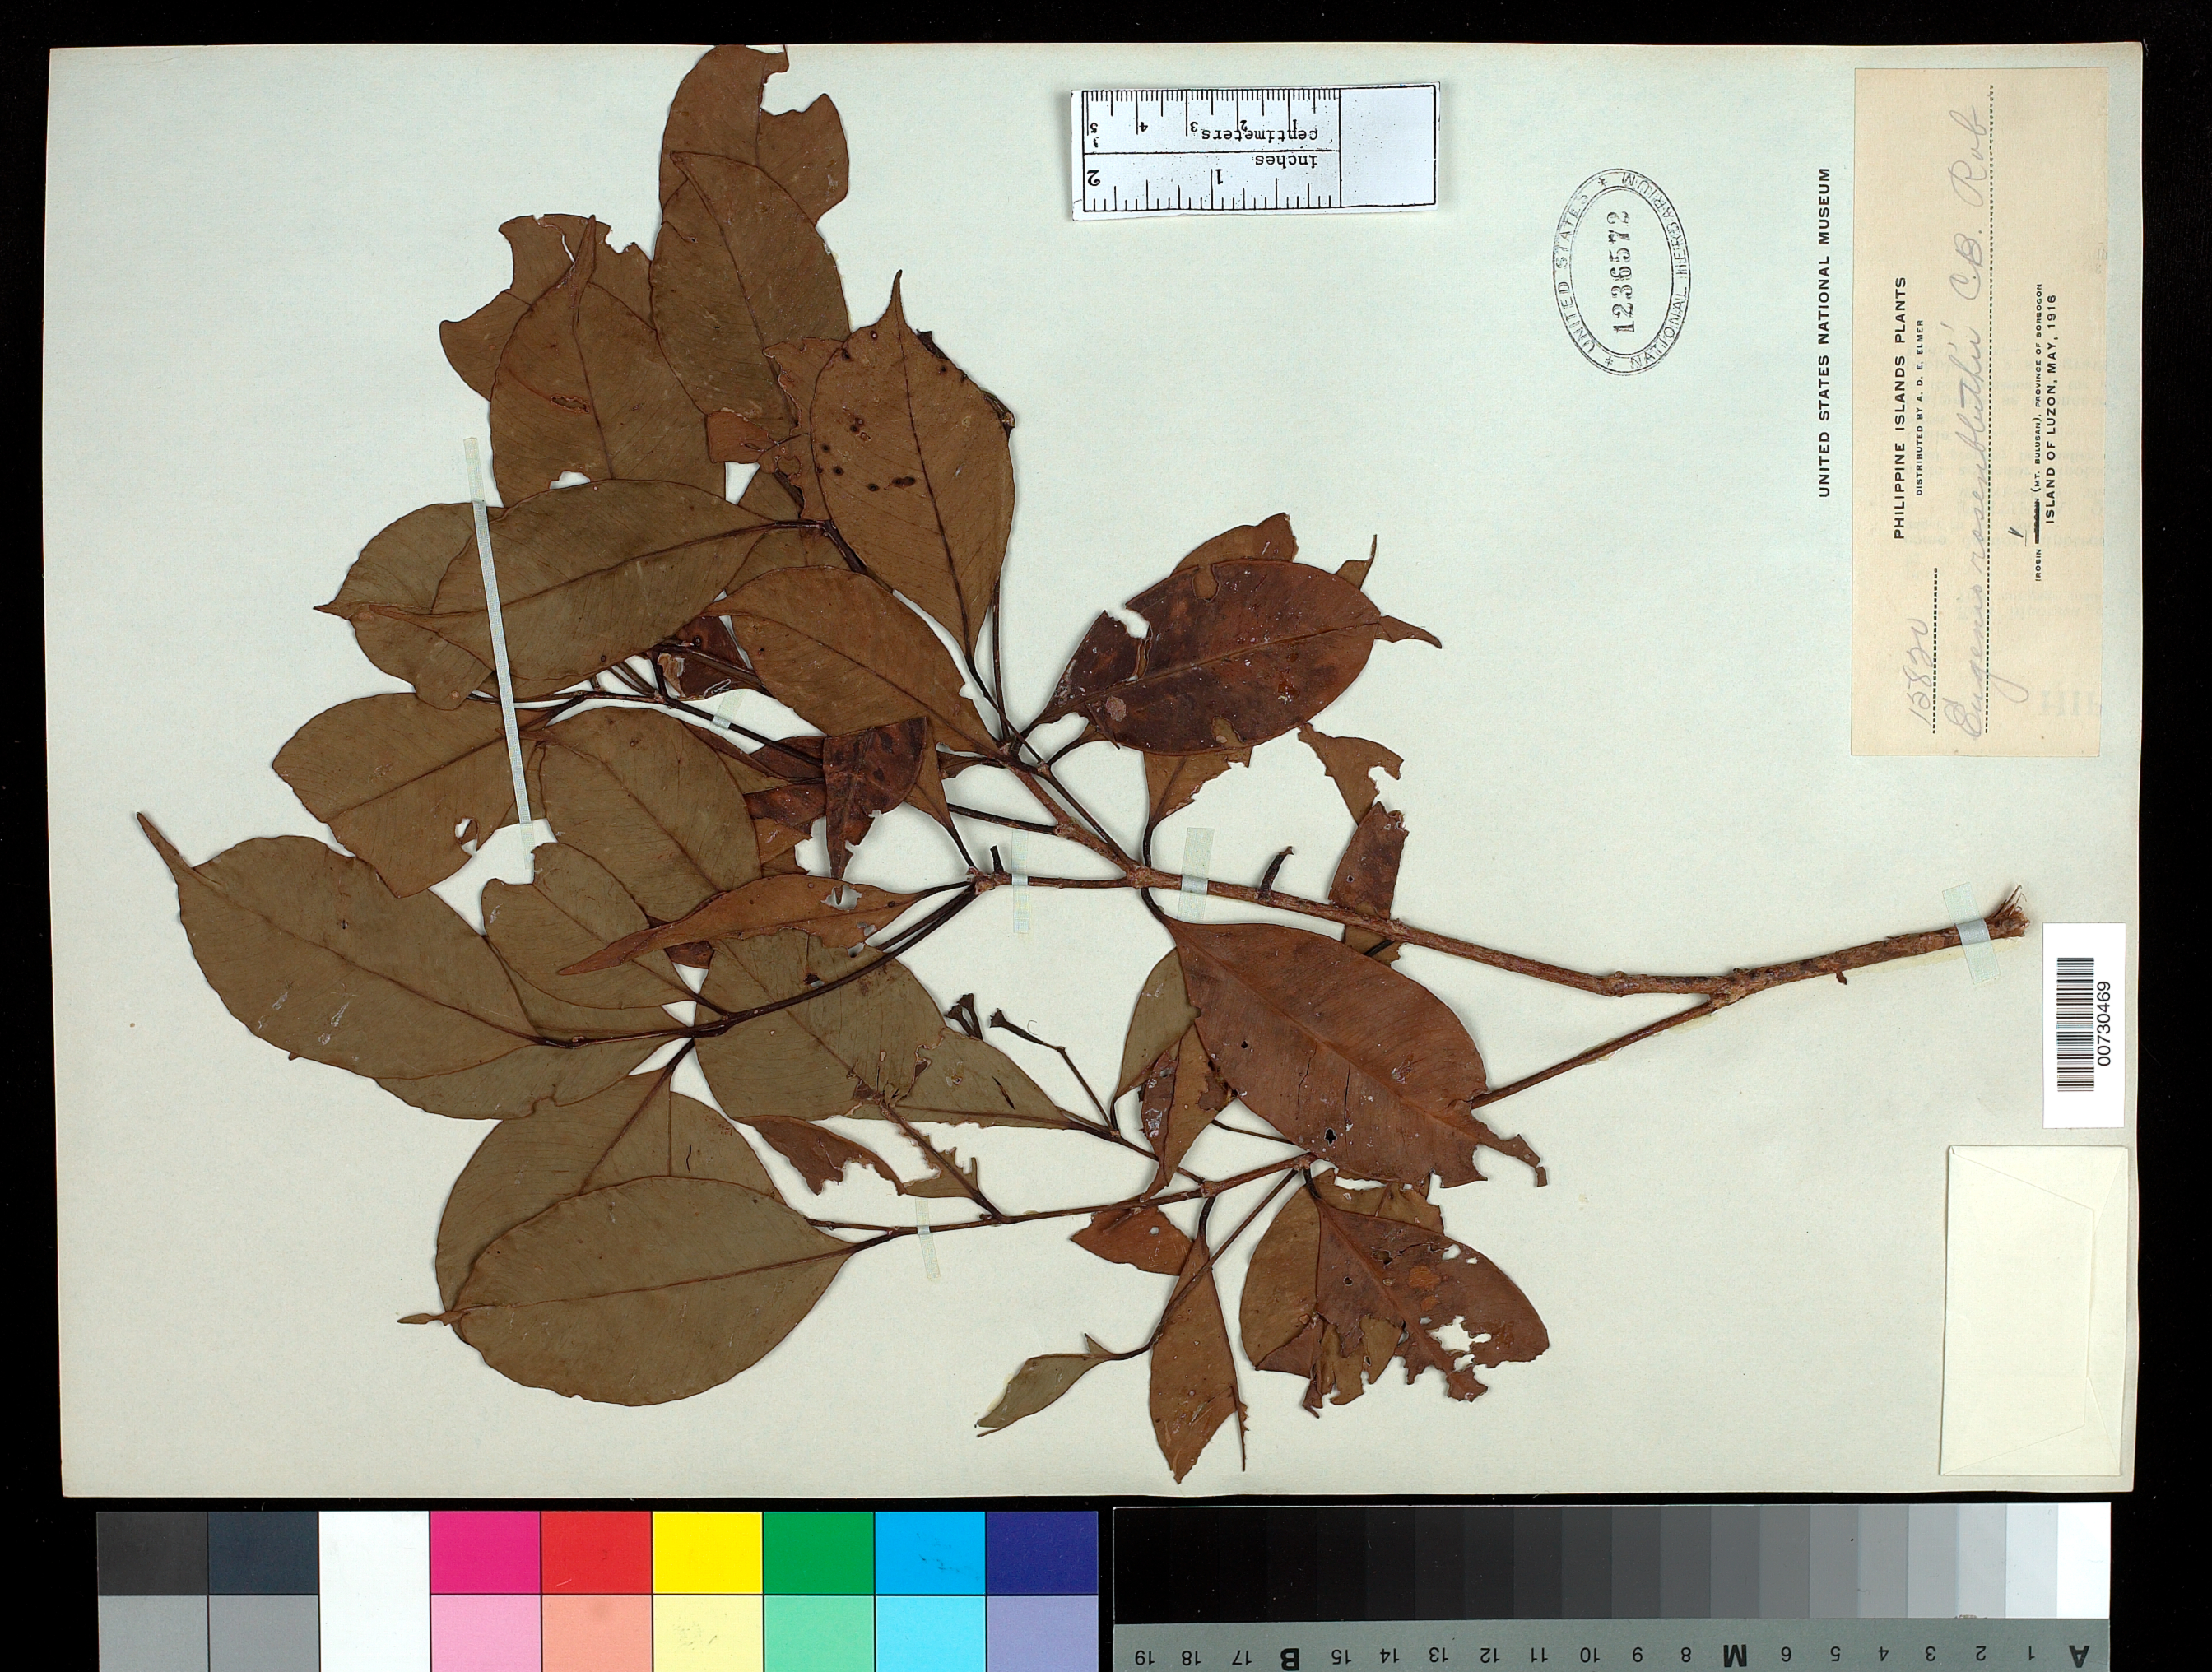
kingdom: Plantae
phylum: Tracheophyta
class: Magnoliopsida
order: Myrtales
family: Myrtaceae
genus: Syzygium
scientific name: Syzygium rosenbluthii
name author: (C.B. Rob.) Merr.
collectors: A. D. E. Elmer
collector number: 15820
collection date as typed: May 1916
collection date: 1916-05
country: Philippines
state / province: Bicol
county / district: Sorsogon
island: Luzon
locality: Irosin (Mt. Bulusan), Province of Sorsogon, Island of Luzon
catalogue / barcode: US 1236572